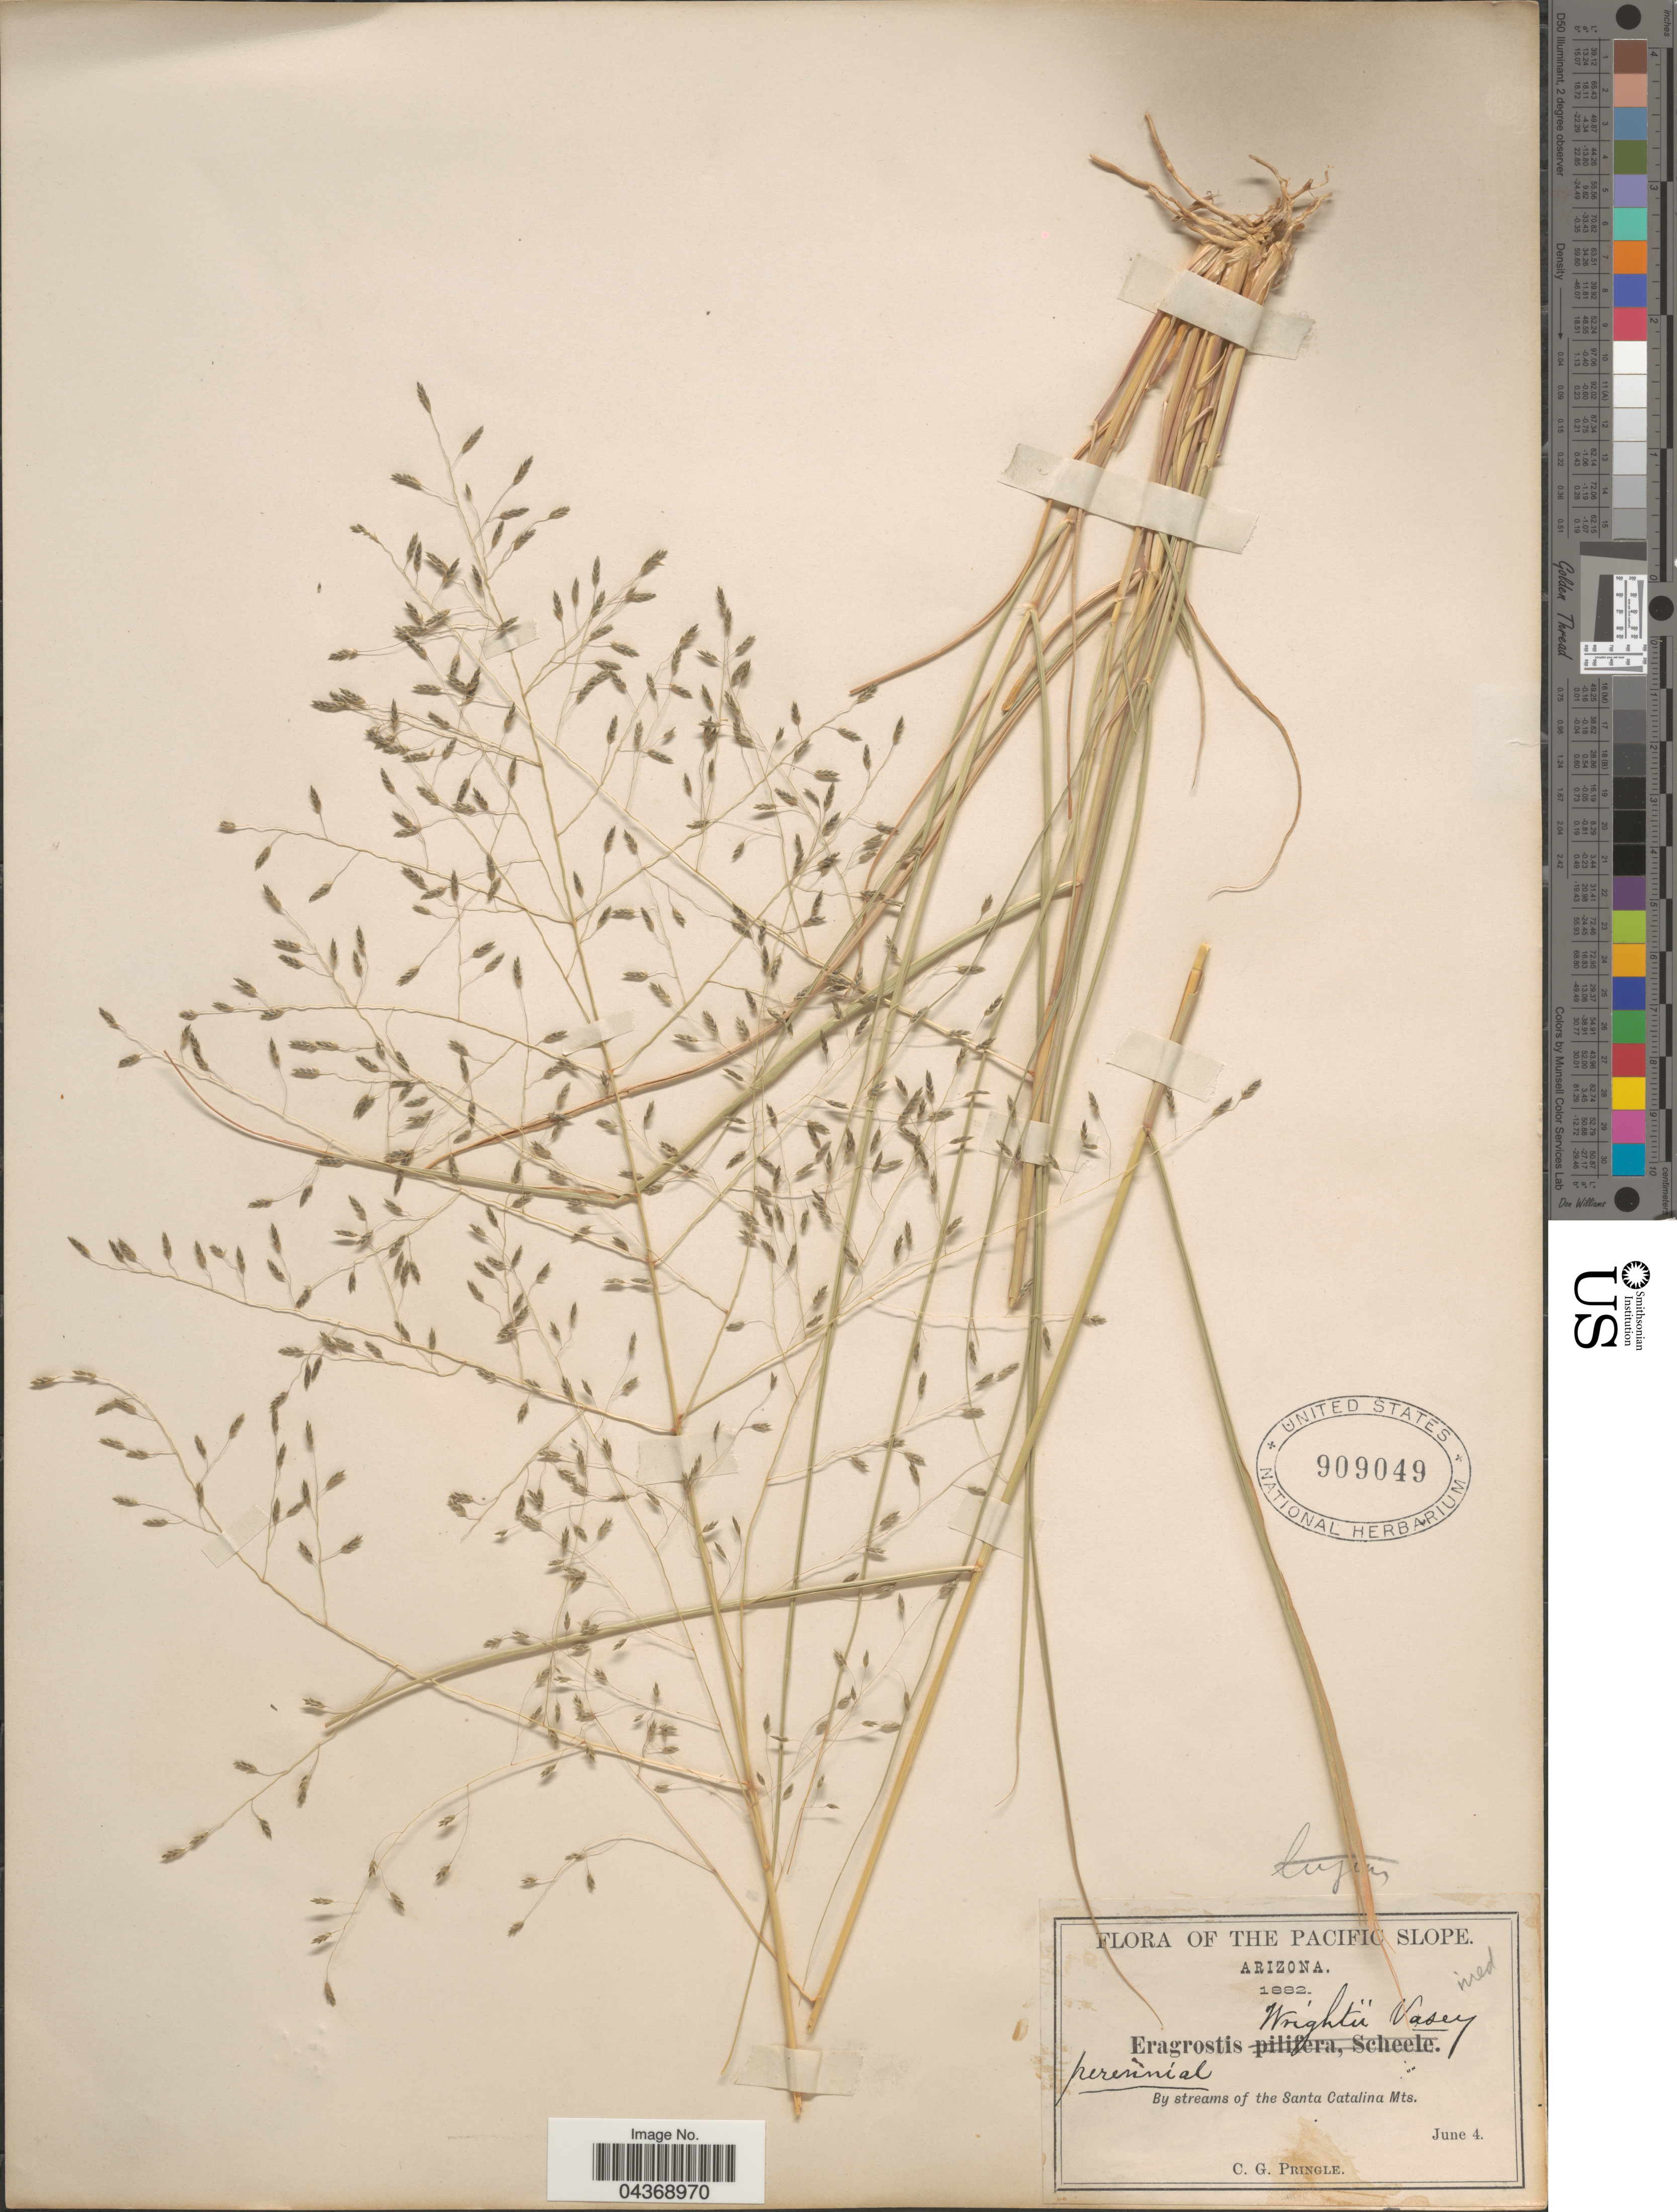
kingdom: Plantae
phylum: Tracheophyta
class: Liliopsida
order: Poales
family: Poaceae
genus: Eragrostis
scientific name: Eragrostis intermedia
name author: Hitchc.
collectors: C. G. Pringle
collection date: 1882-06-04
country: United States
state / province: Arizona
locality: The Pacific Slope. By streams of the Santa Catalina Mts.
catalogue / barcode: US 909049